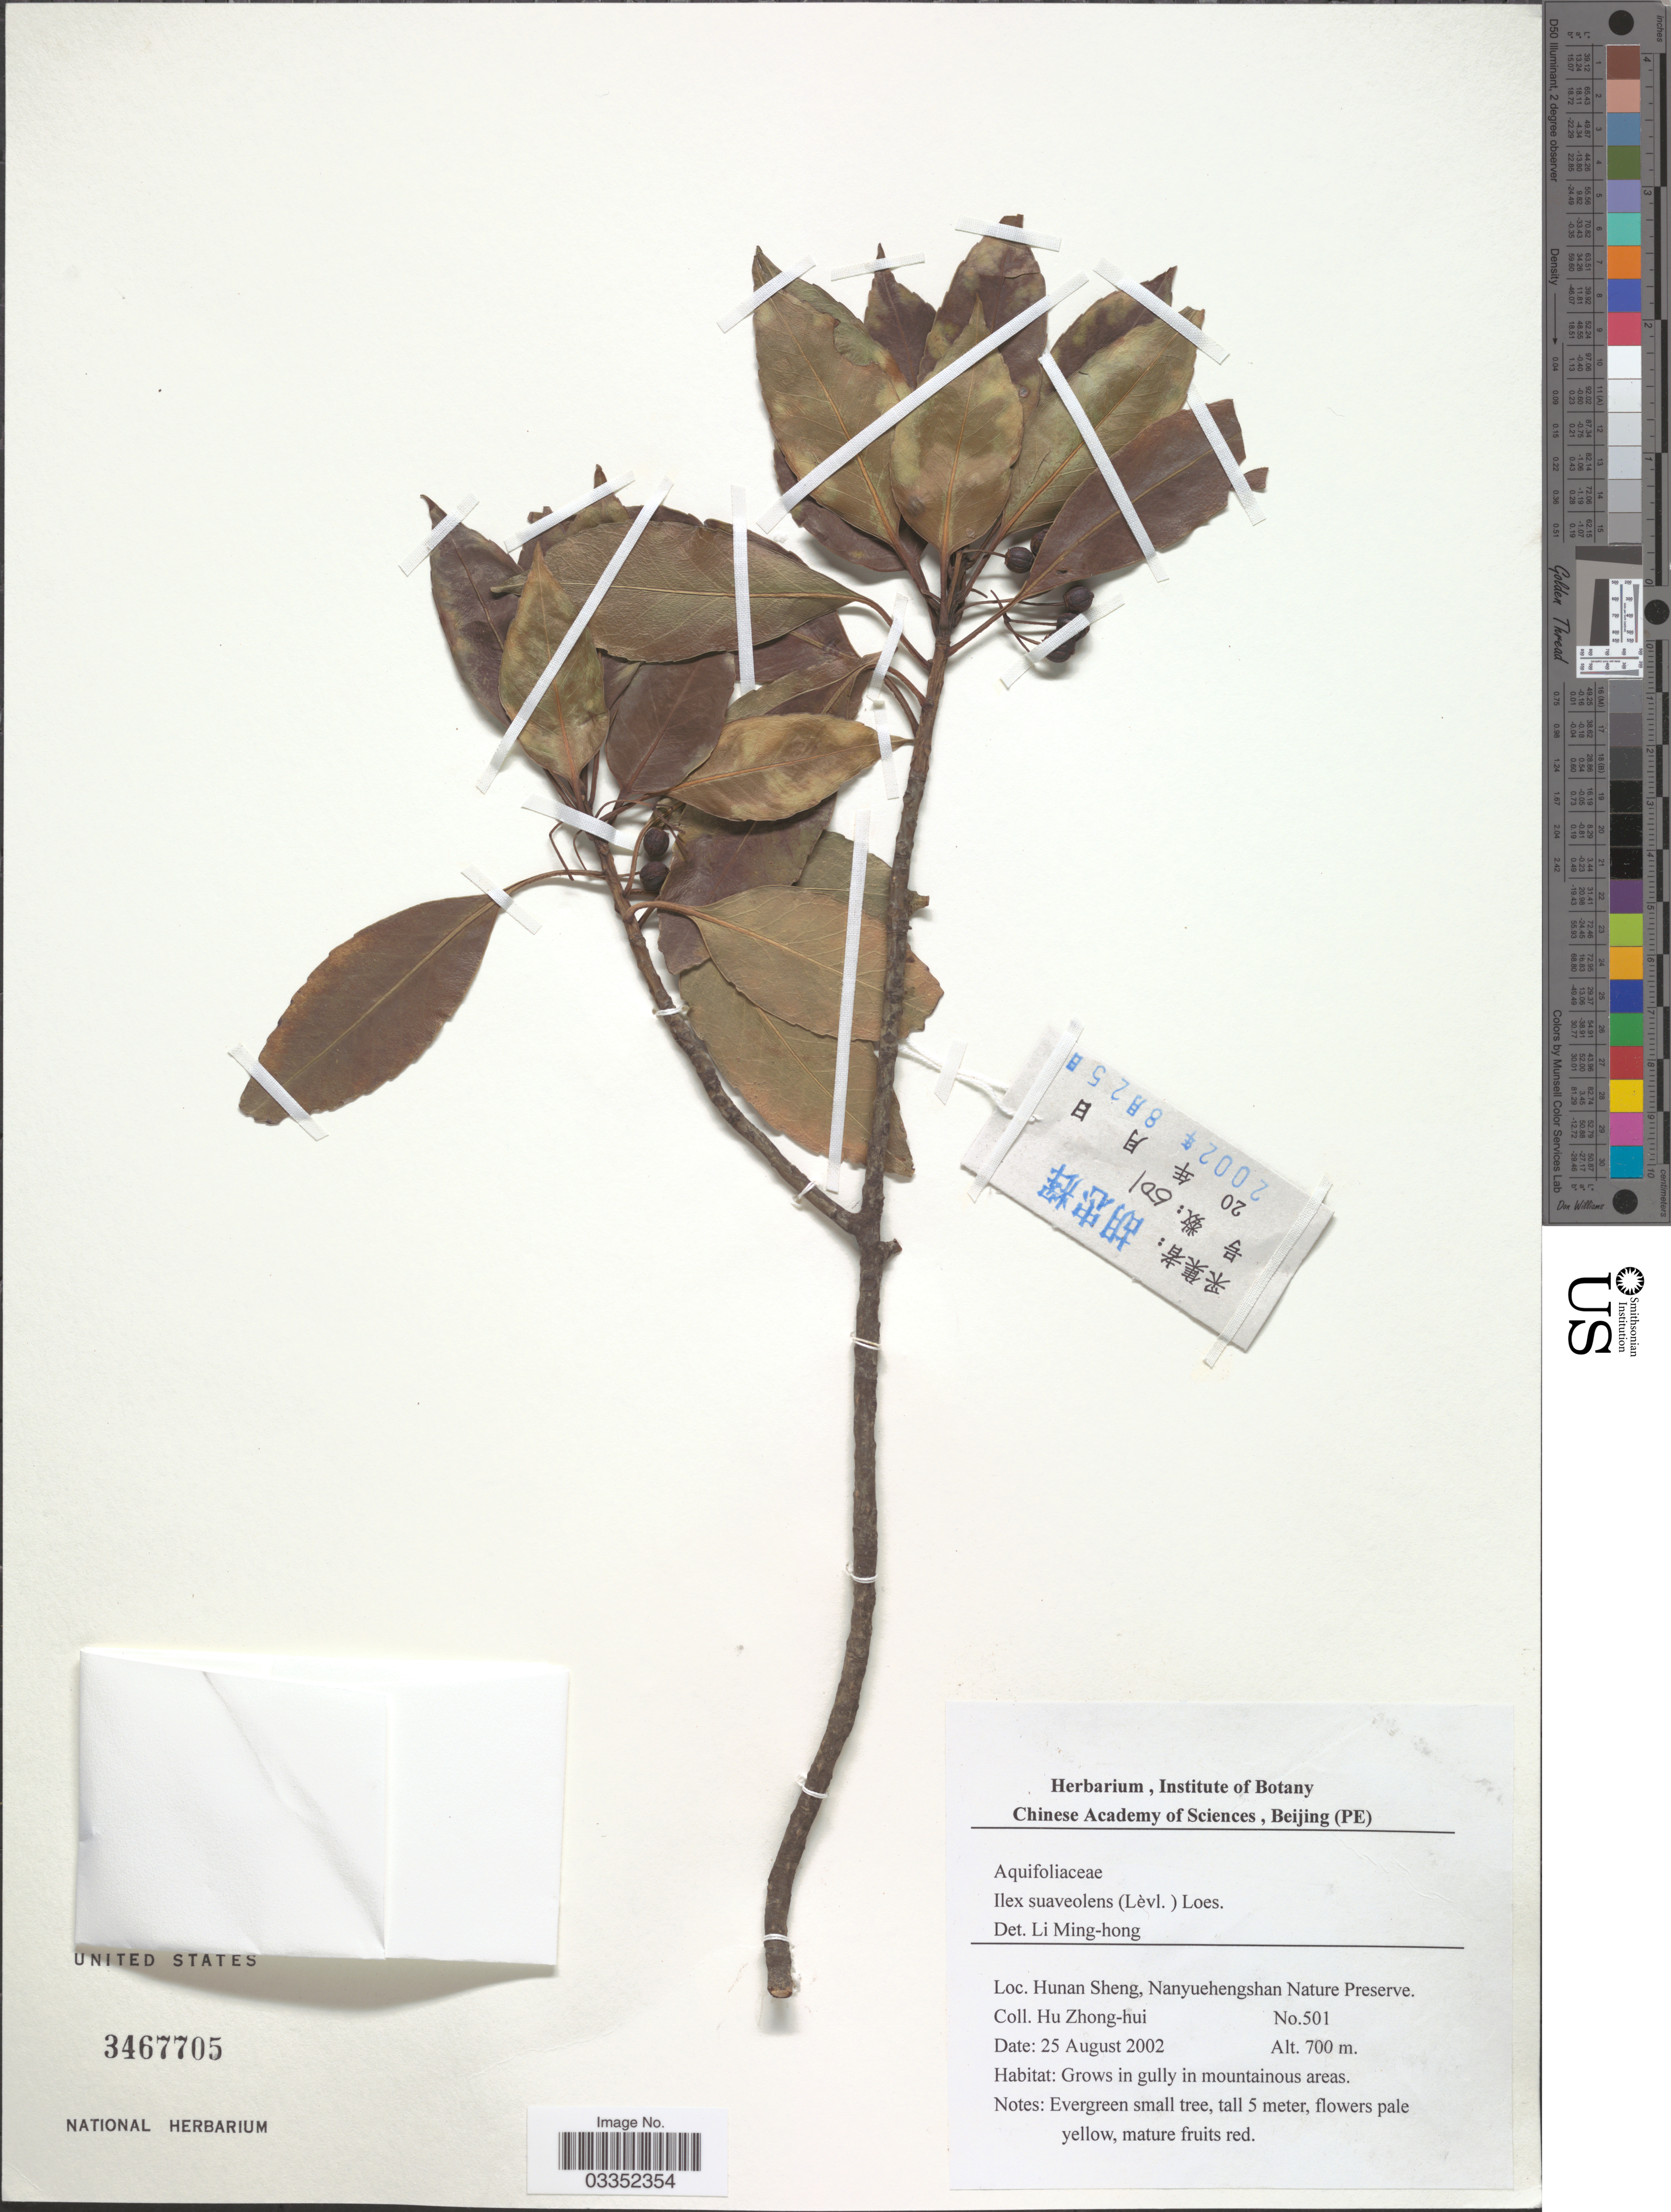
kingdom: Plantae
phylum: Tracheophyta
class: Magnoliopsida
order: Aquifoliales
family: Aquifoliaceae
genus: Ilex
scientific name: Ilex suaveolens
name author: (H. Lév.) Loes.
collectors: Z. H. Hu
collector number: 501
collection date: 2002-08-25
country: China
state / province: Hunan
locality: Hunan Sheng, Nanyuehengshan Nature Preserve.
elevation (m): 700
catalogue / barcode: US 3467705